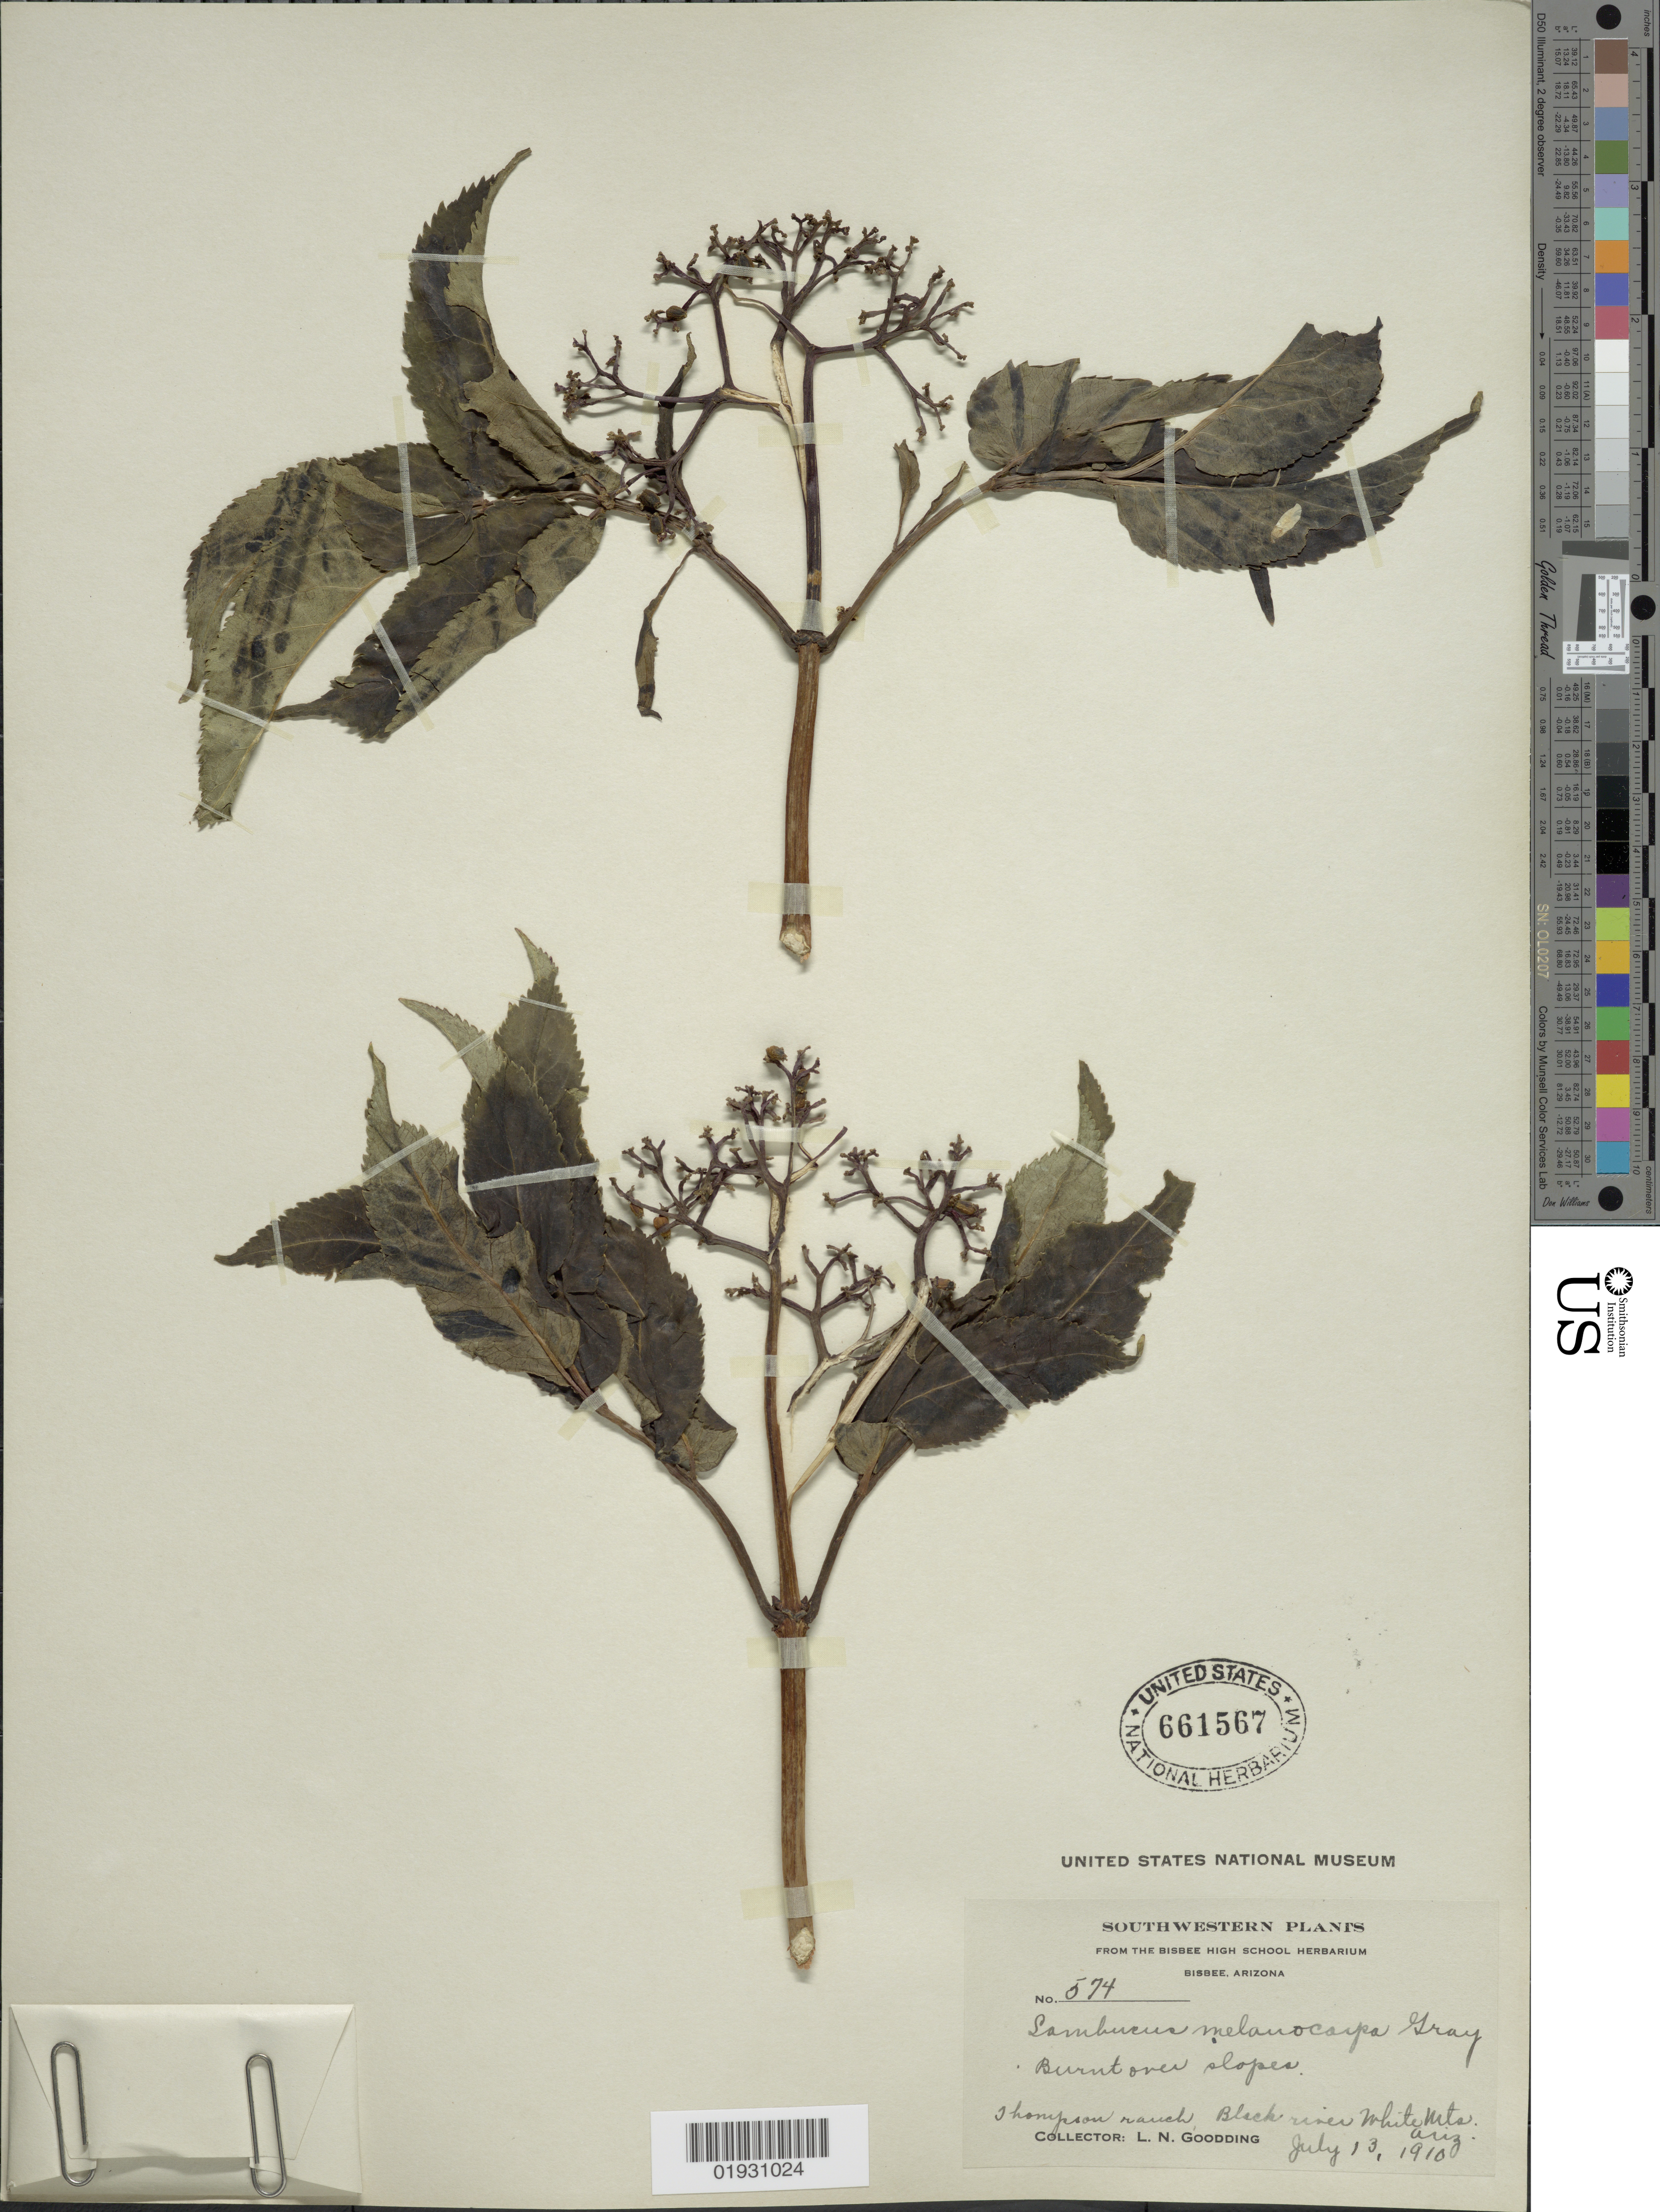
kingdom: Plantae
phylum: Tracheophyta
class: Magnoliopsida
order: Dipsacales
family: Viburnaceae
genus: Sambucus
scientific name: Sambucus melanocarpa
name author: A. Gray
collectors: L. N. Goodding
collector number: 574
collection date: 1910-07-13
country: United States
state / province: Arizona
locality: Southwestern. Thompson ranch. Black river White Mts.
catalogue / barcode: US 661567